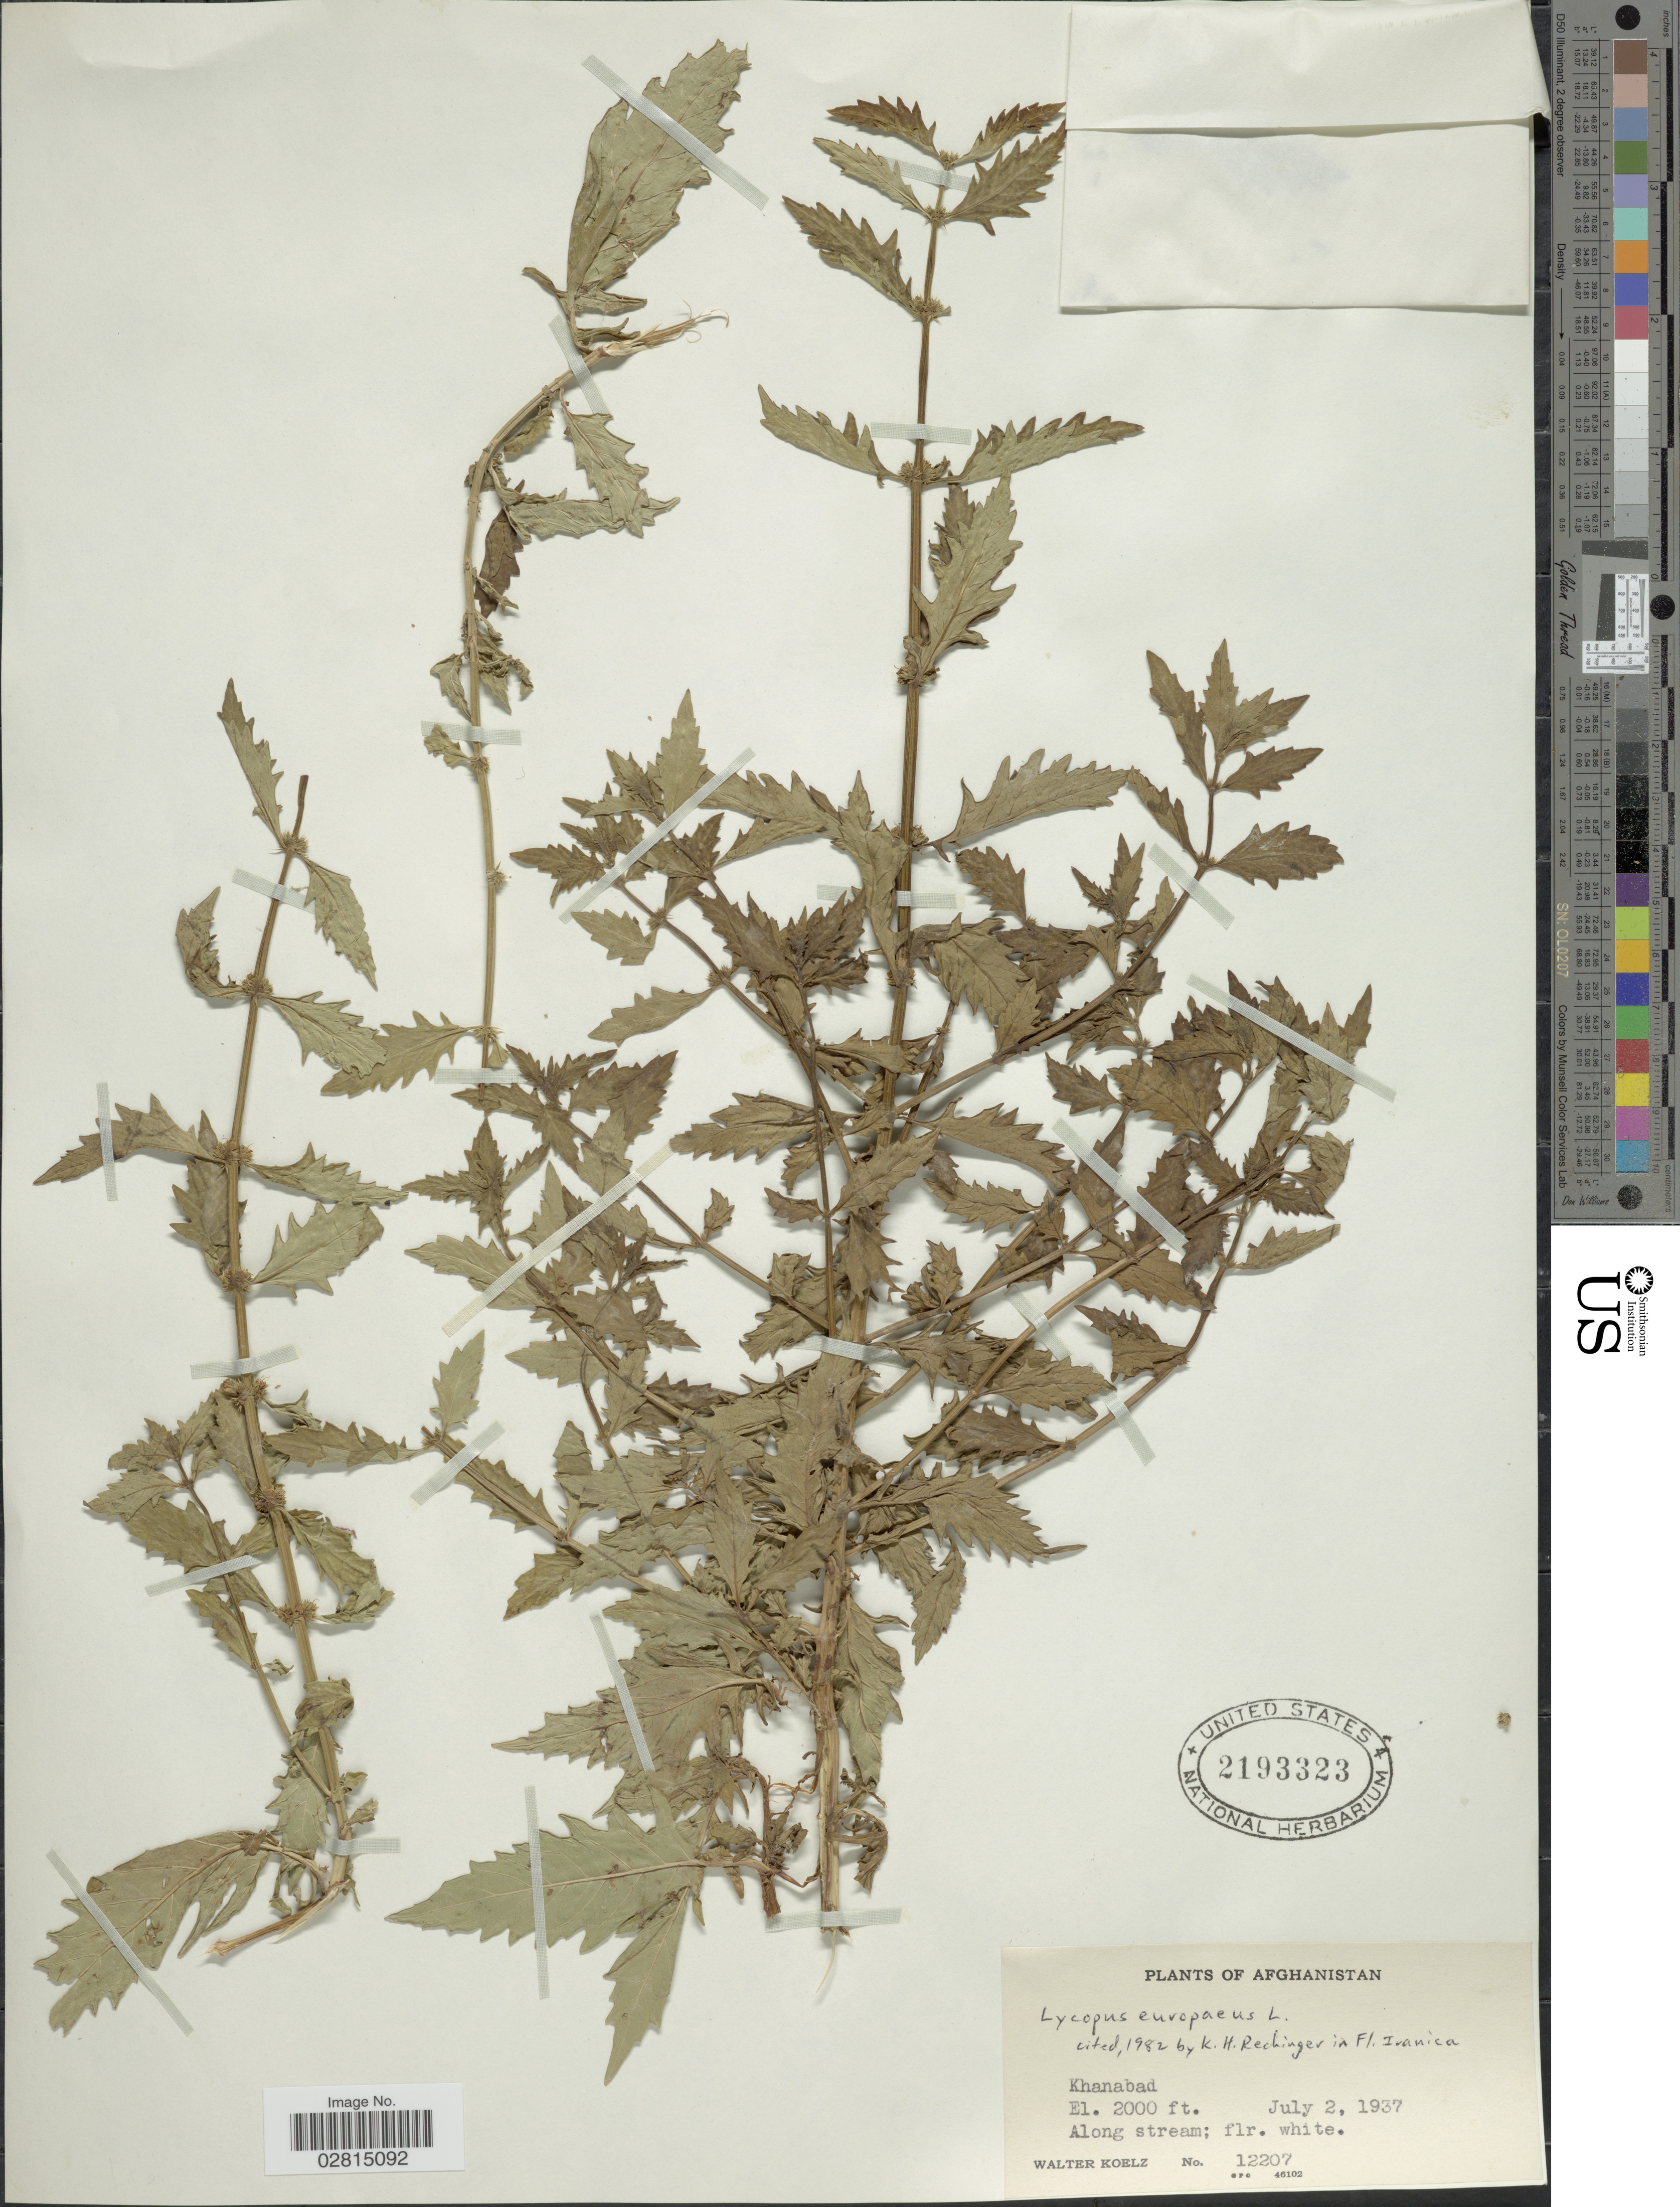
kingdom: Plantae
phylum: Tracheophyta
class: Magnoliopsida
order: Lamiales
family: Lamiaceae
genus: Lycopus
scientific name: Lycopus europaeus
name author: L.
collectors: W. N. Koelz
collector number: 12207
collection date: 1937-07-02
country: Afghanistan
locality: Khanabad.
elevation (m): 610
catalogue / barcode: US 2193323